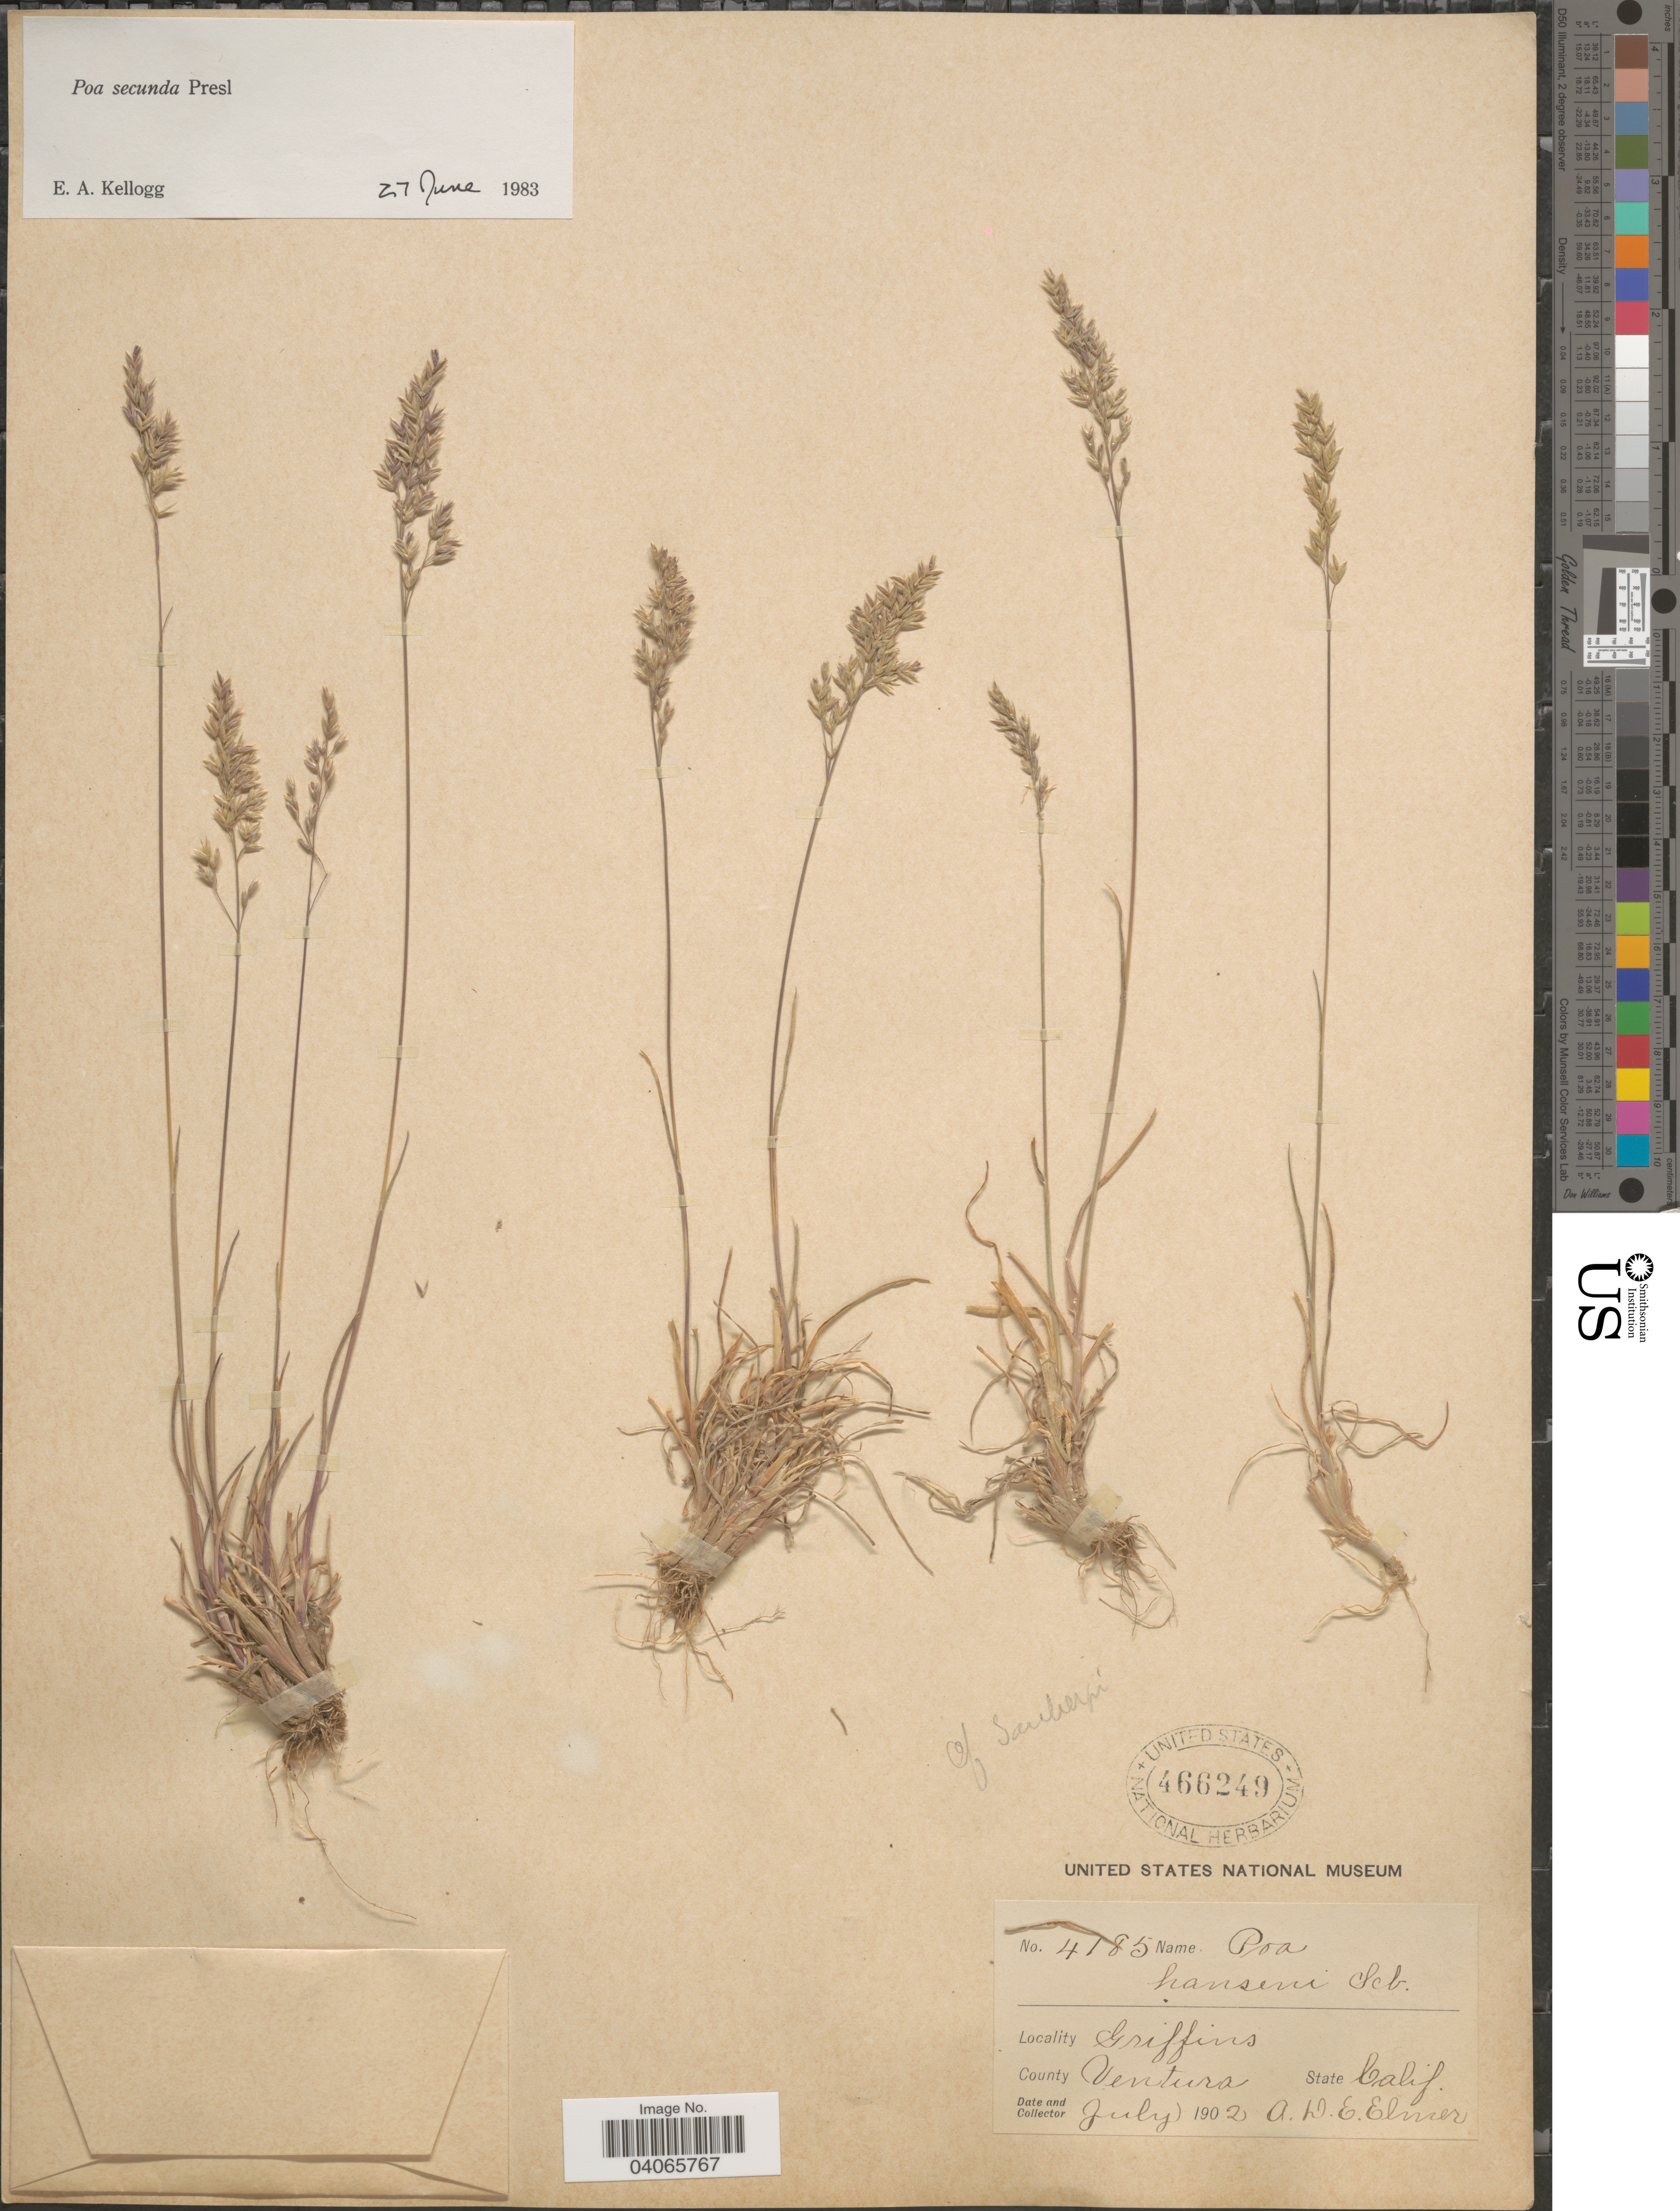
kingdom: Plantae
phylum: Tracheophyta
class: Liliopsida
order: Poales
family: Poaceae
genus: Poa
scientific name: Poa secunda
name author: J. Presl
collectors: A. D. E. Elmer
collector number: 4185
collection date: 1902-07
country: United States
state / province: California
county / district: Ventura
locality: Griffins. County Ventura.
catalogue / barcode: US 466249